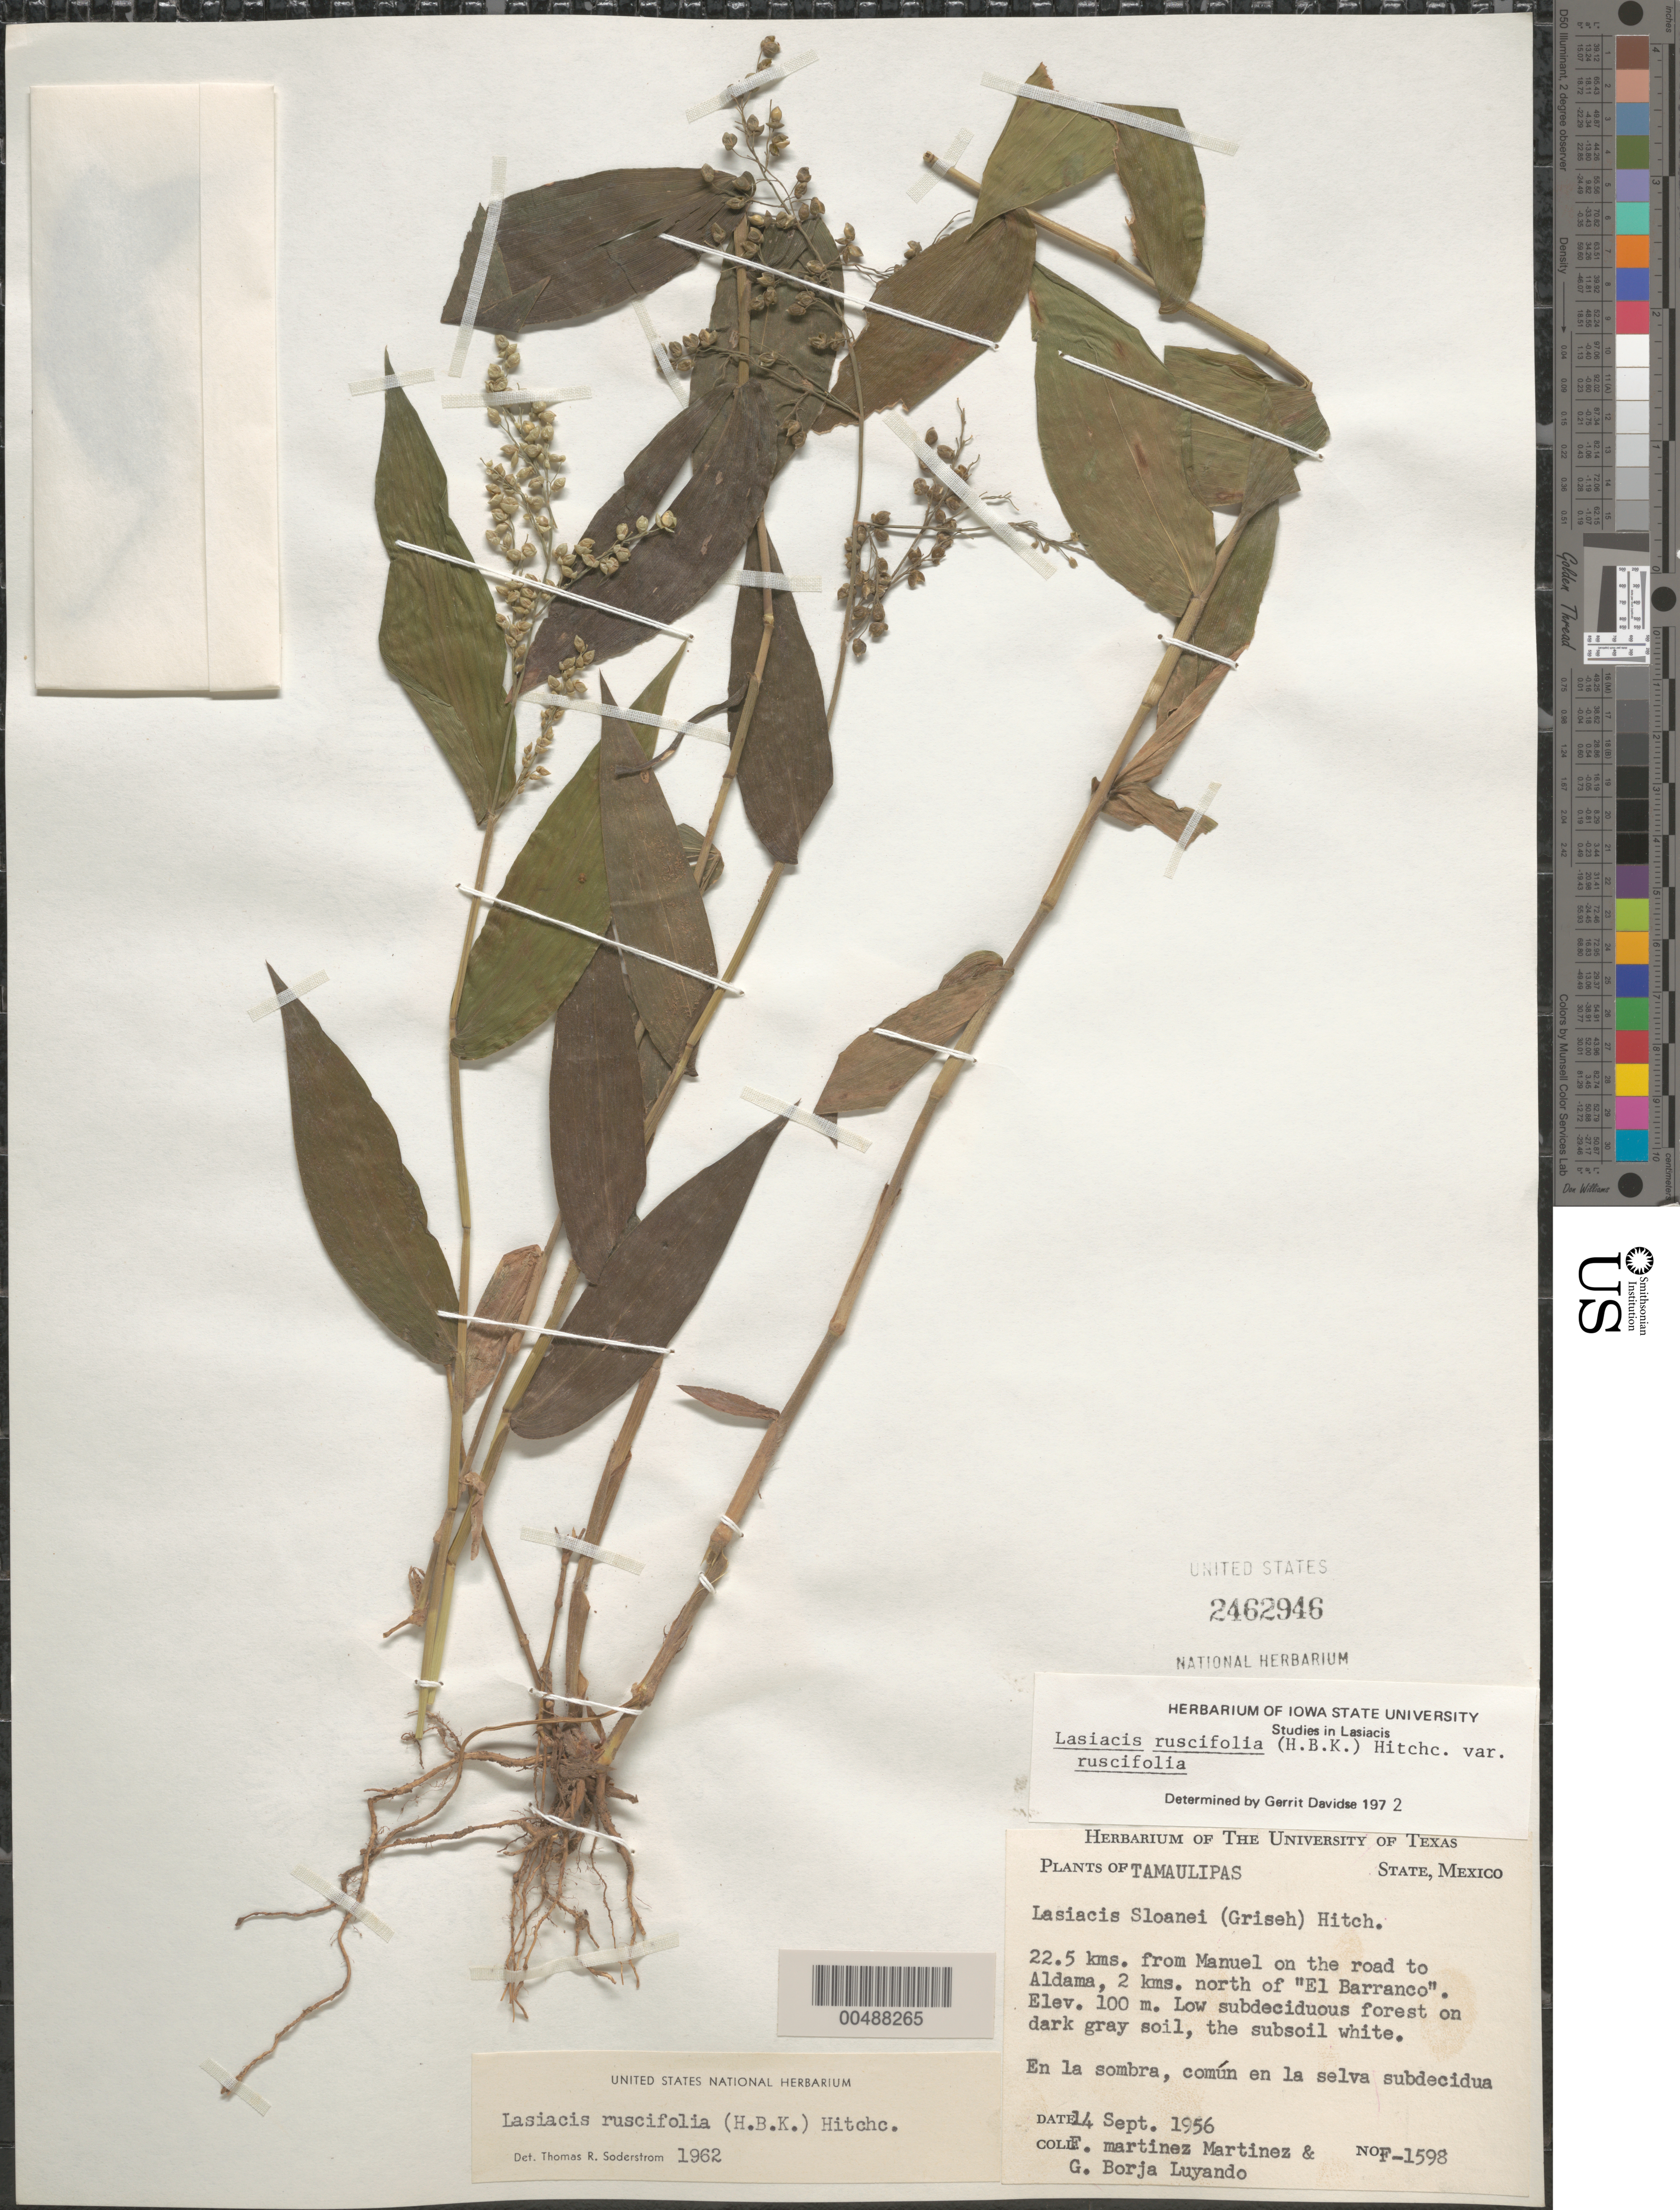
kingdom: Plantae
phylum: Tracheophyta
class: Liliopsida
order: Poales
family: Poaceae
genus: Lasiacis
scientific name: Lasiacis ruscifolia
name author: (Kunth) Hitchc.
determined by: Davidse, Gerrit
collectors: F. Martinez-M. & G. Borja-Luyando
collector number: F-1598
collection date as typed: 14 Sep 1956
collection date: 1956-09-14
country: Mexico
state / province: Tamaulipas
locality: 22.5 km from Manuel on the rd to Aldama, 2 km N of El Barranco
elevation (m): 100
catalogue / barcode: US 2462946